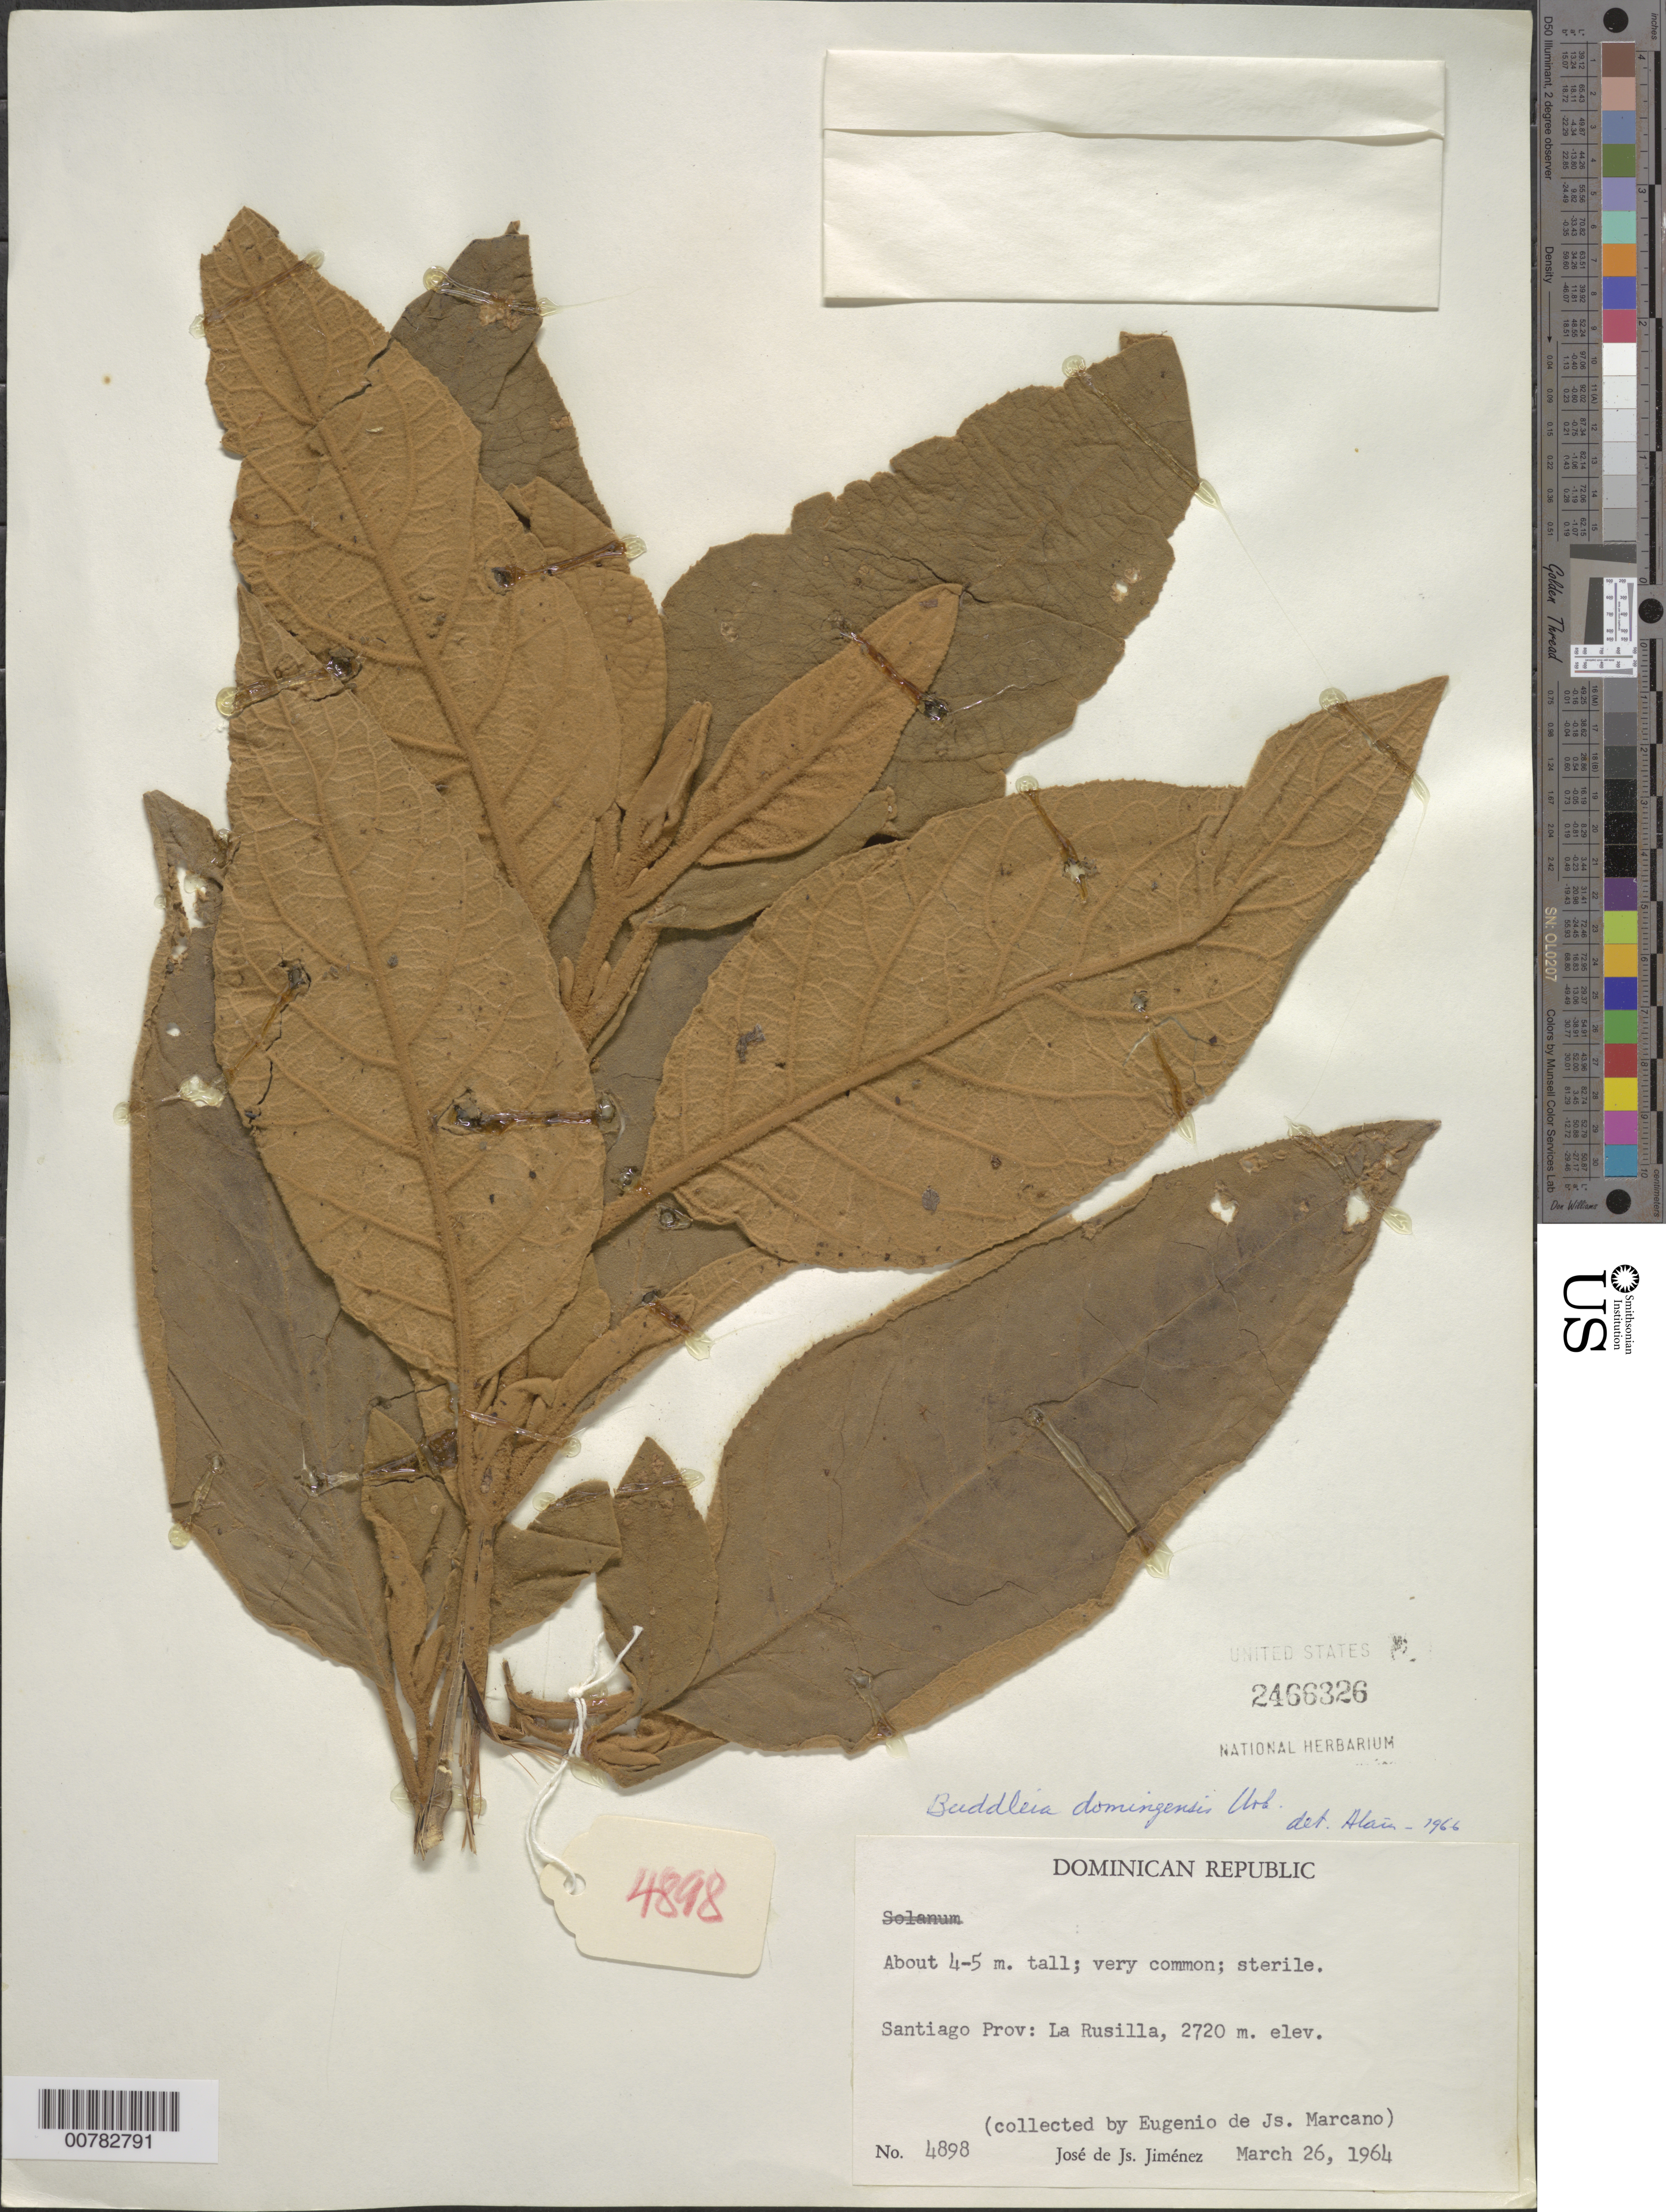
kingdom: Plantae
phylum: Tracheophyta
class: Magnoliopsida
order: Lamiales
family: Scrophulariaceae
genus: Buddleja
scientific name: Buddleja domingensis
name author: Urb.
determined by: Liogier, Alain H.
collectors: E. J. Marcano F.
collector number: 4898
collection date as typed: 26 Mar 1964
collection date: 1964-03-26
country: Dominican Republic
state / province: Santiago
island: Hispaniola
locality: La Rusilla.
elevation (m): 2720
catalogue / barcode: US 2466326